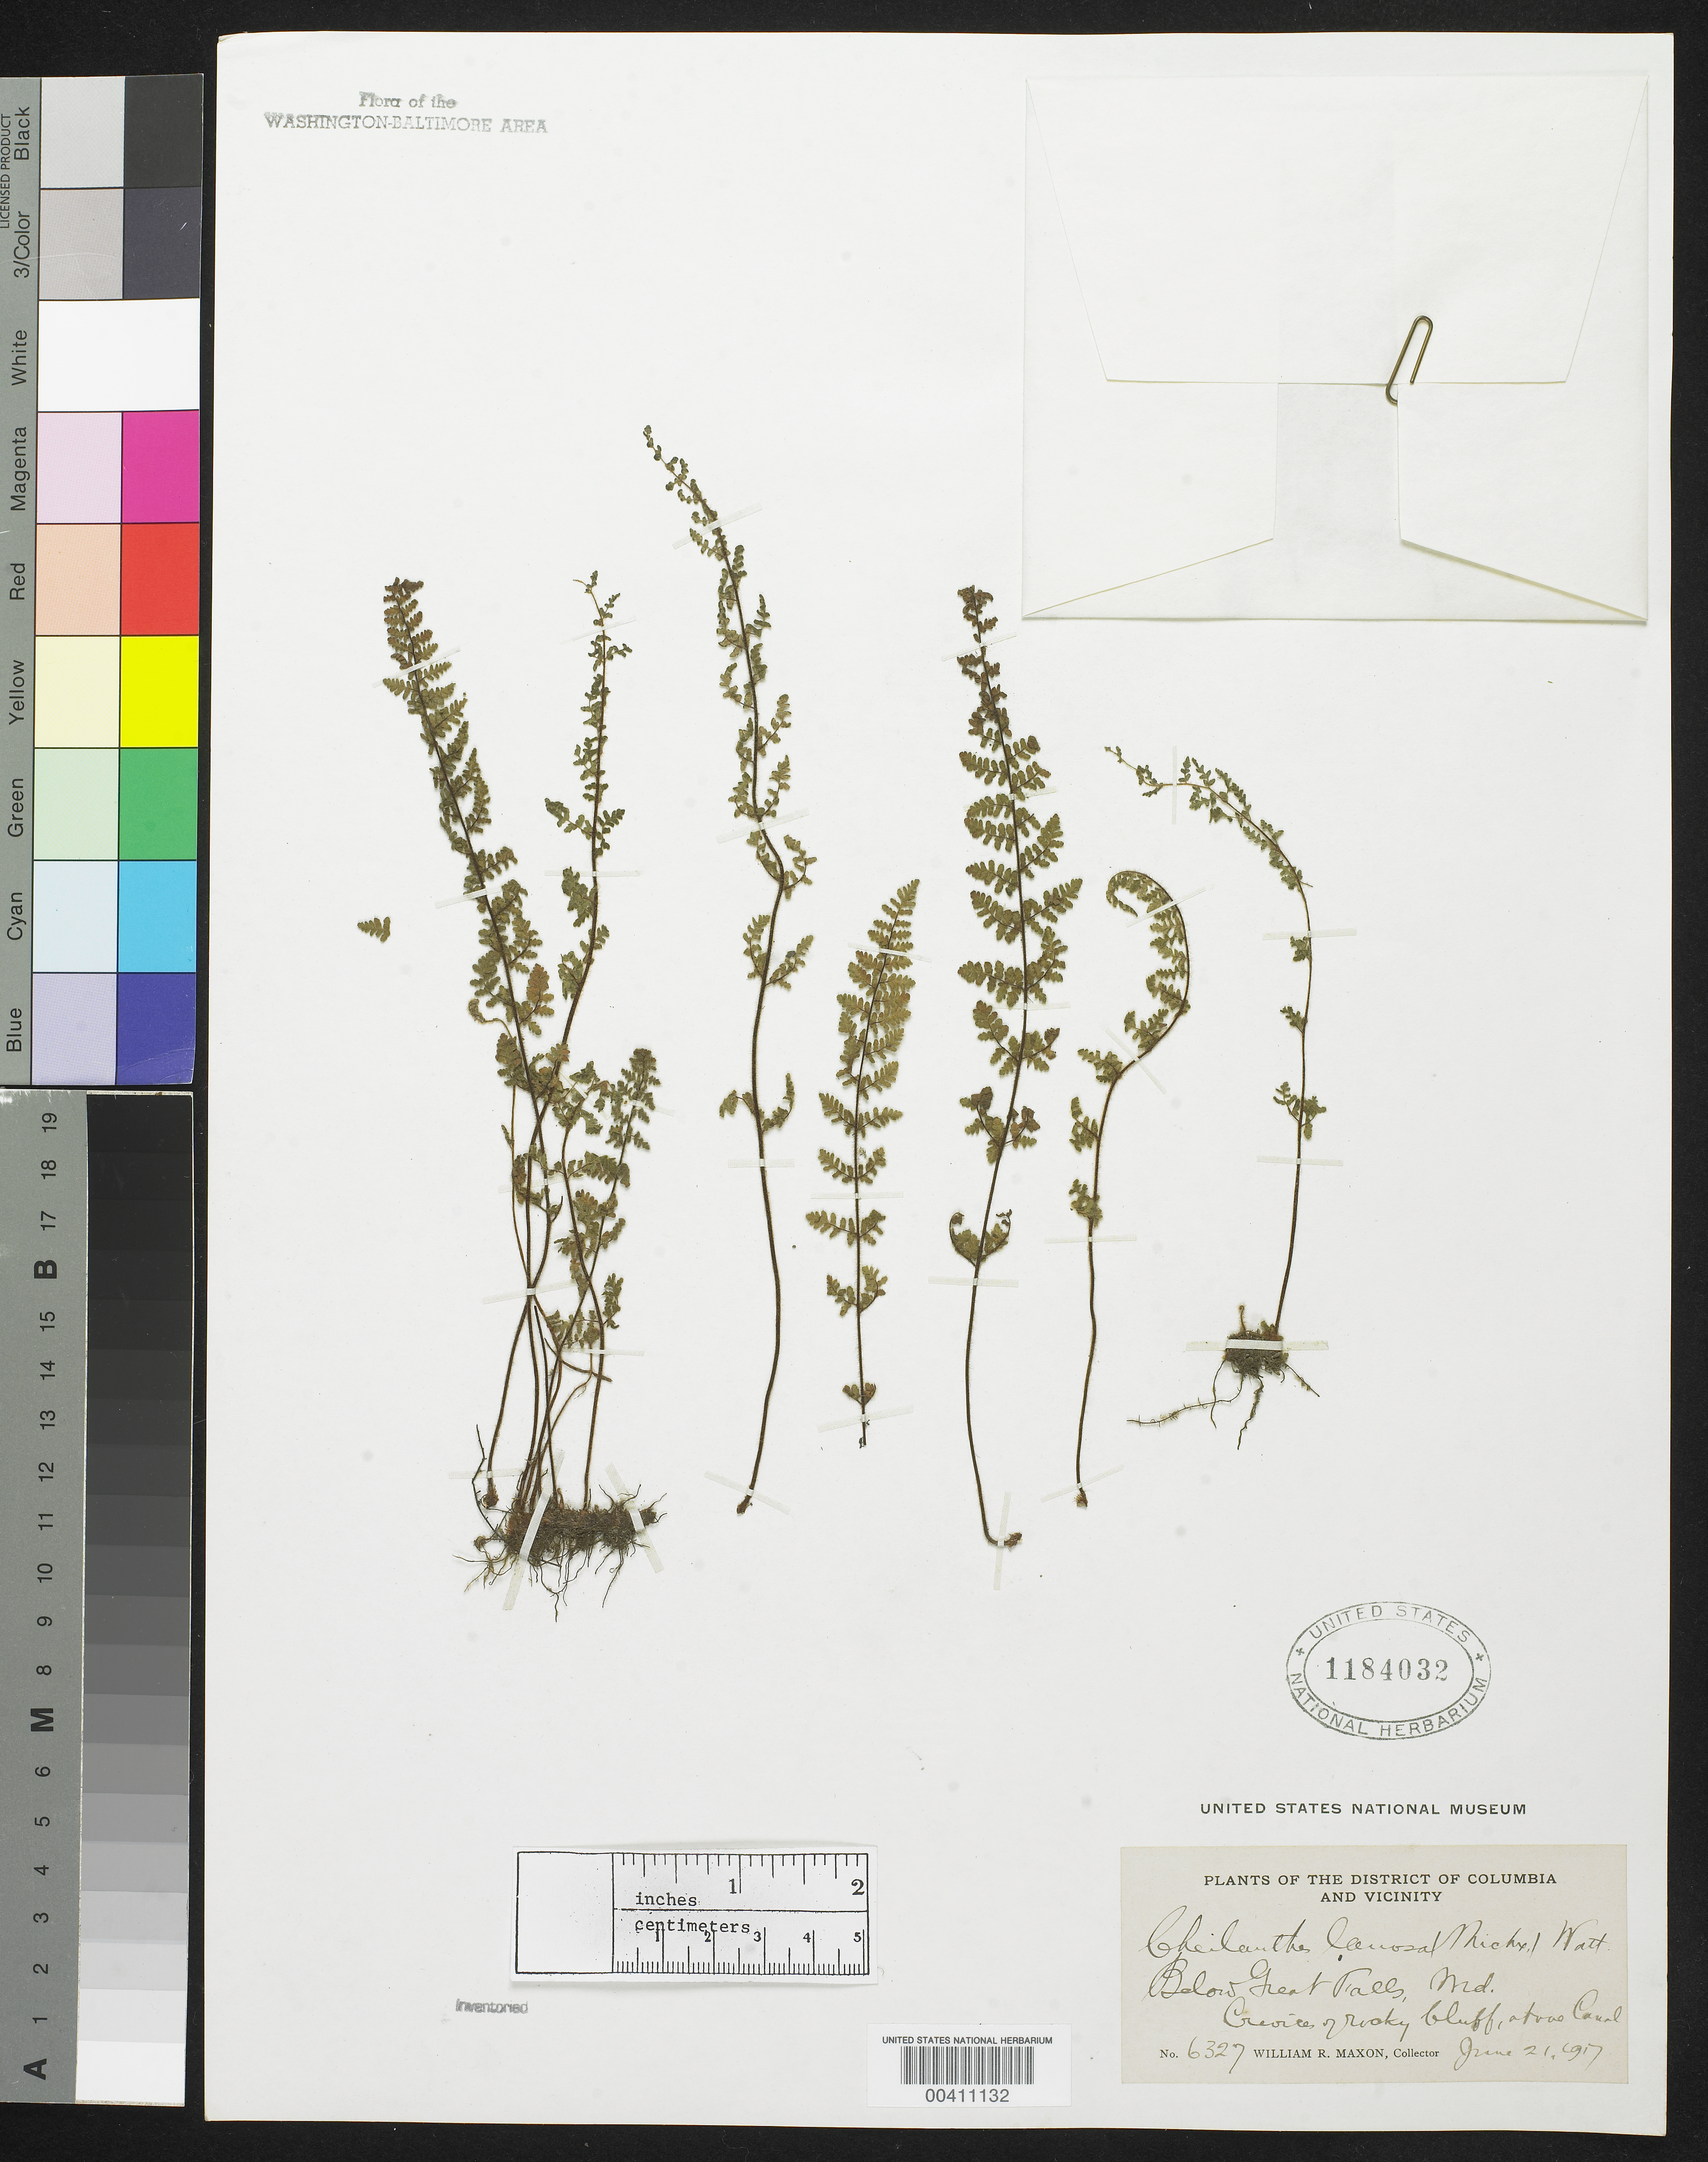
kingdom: Plantae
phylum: Tracheophyta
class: Polypodiopsida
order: Polypodiales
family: Pteridaceae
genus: Myriopteris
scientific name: Myriopteris lanosa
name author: (Michx.) Grusz & Windham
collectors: W. R. Maxon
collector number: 6327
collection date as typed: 21 Jun 1917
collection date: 1917-06-21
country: United States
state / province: Maryland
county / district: Montgomery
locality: Great Falls C. & O. Canal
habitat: Crevices of rocky bluff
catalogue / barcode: US 1184032